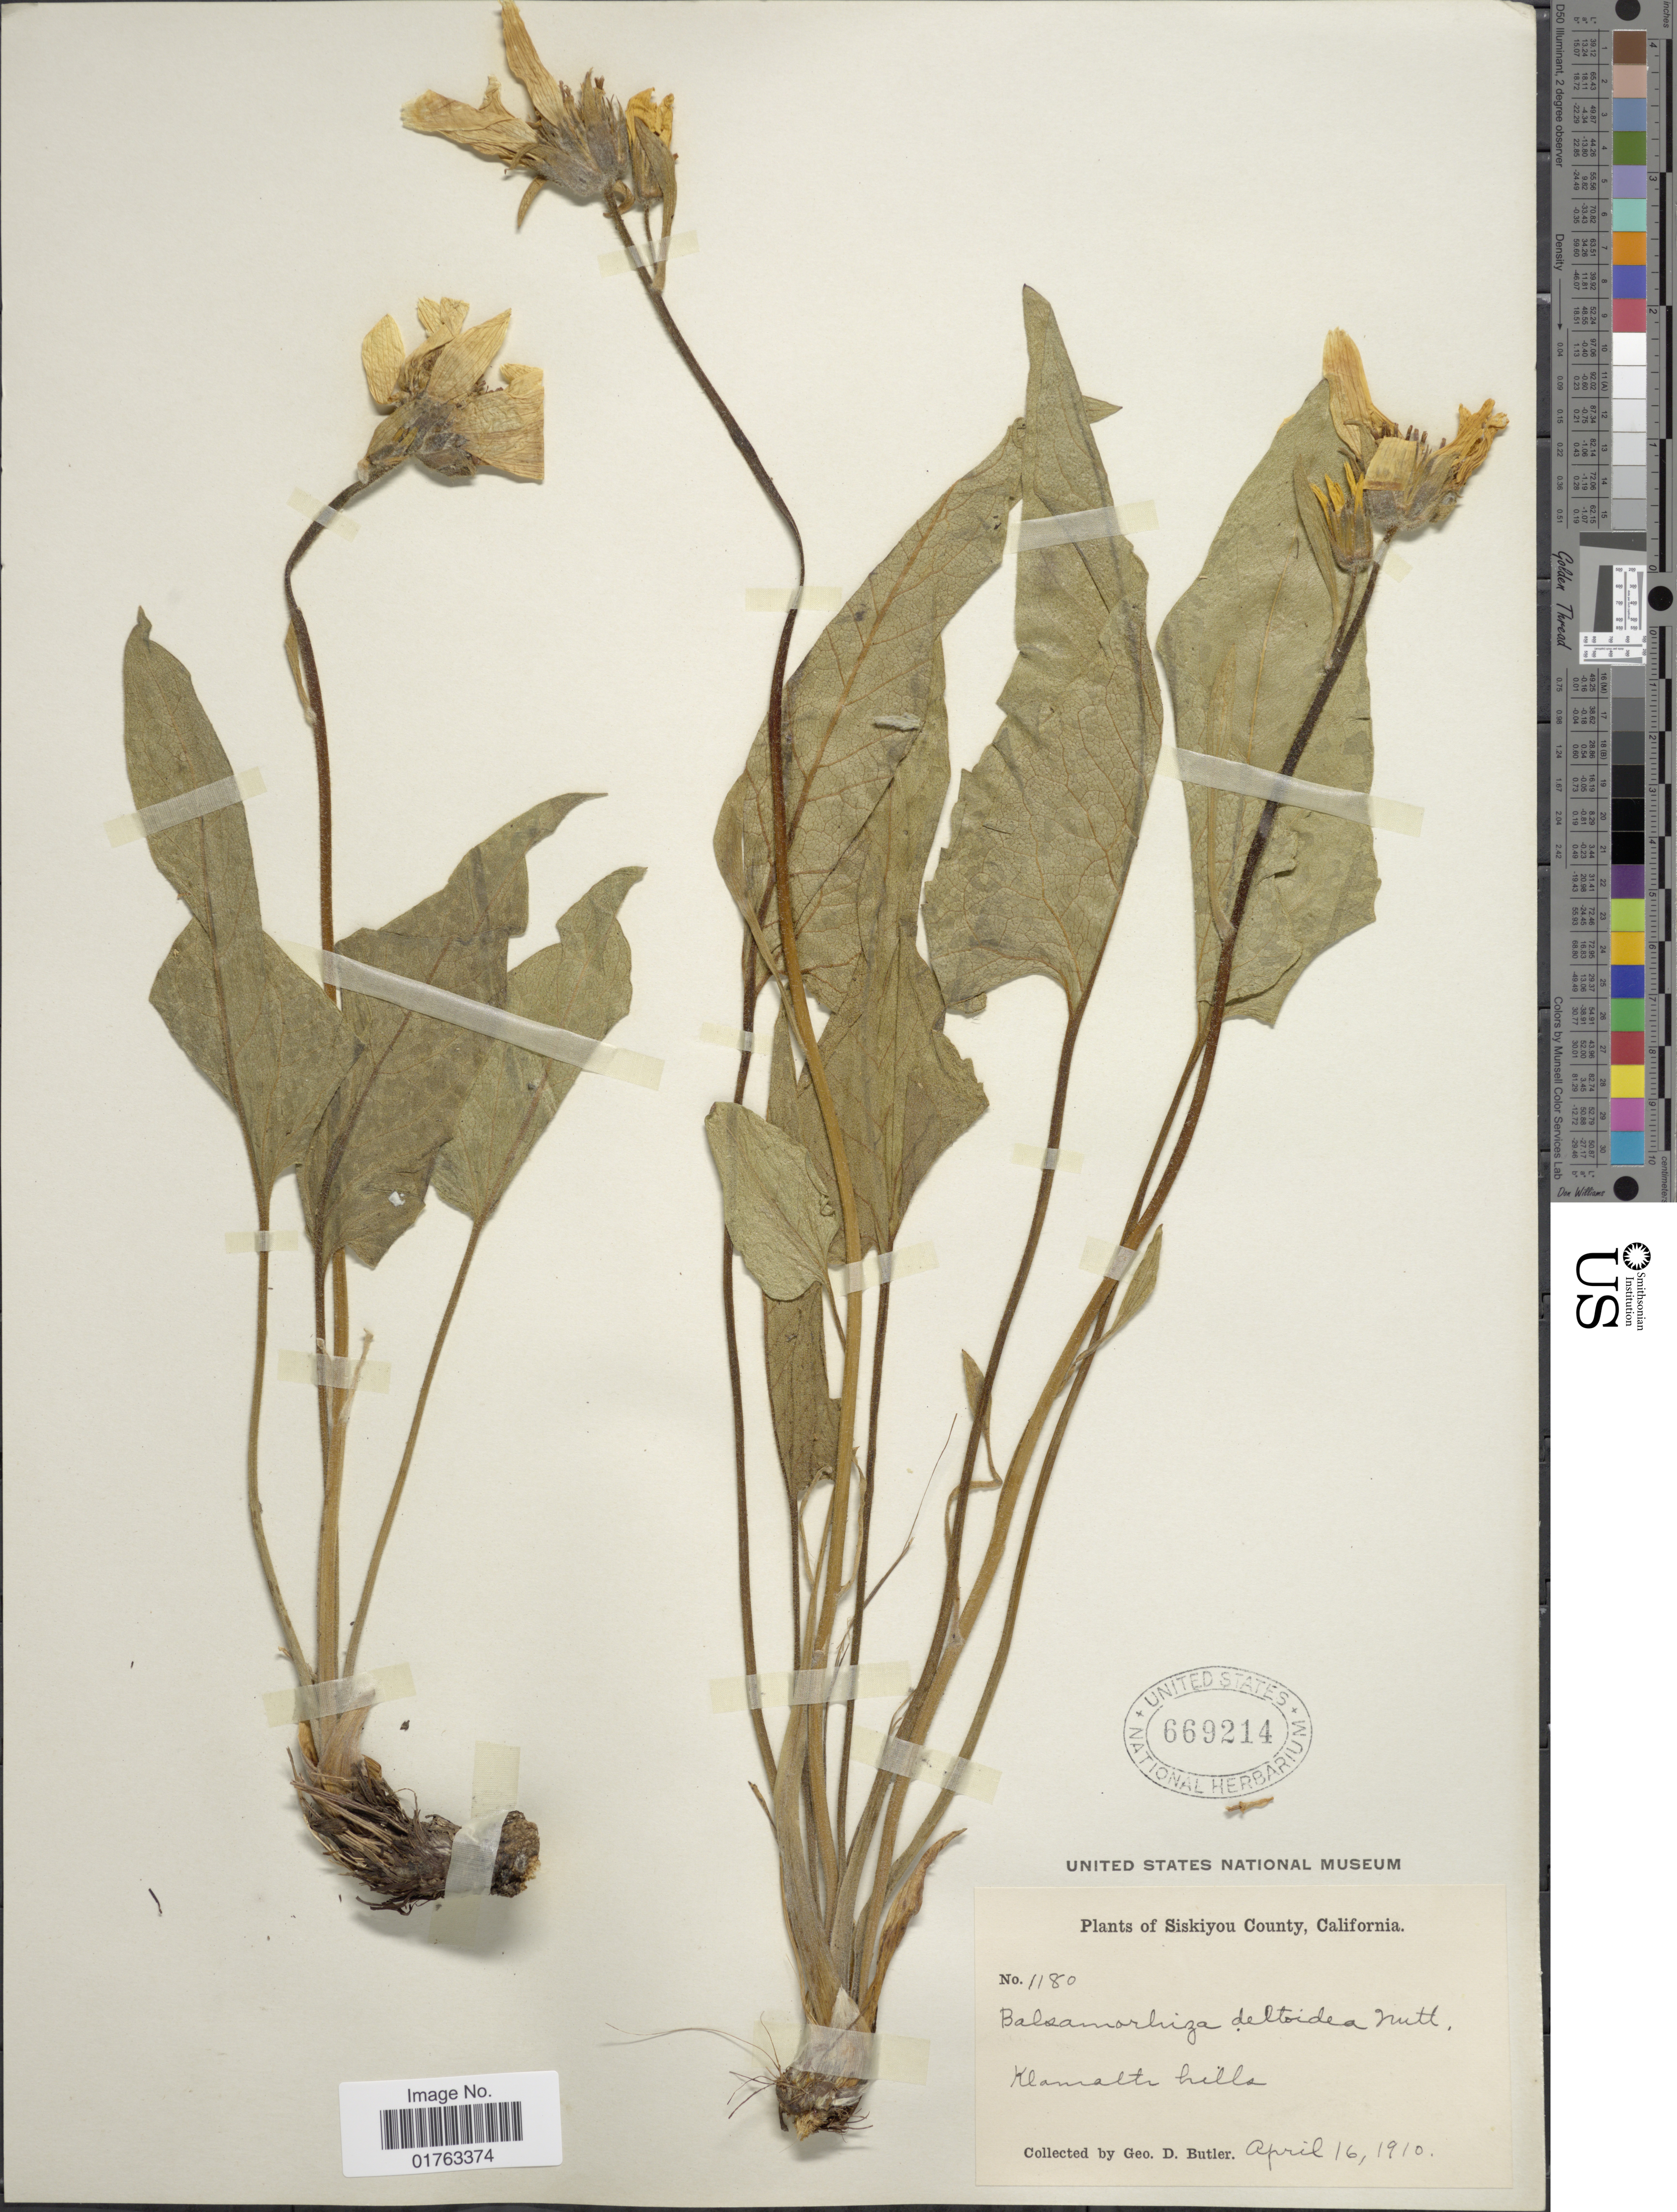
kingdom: Plantae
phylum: Tracheophyta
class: Magnoliopsida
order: Asterales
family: Asteraceae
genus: Balsamorhiza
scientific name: Balsamorhiza deltoidea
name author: Nutt.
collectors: G. D. Butler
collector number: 1180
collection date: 1910-04-16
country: United States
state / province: California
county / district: Siskiyou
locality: Siskiyou County, Klamath hills.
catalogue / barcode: US 669214